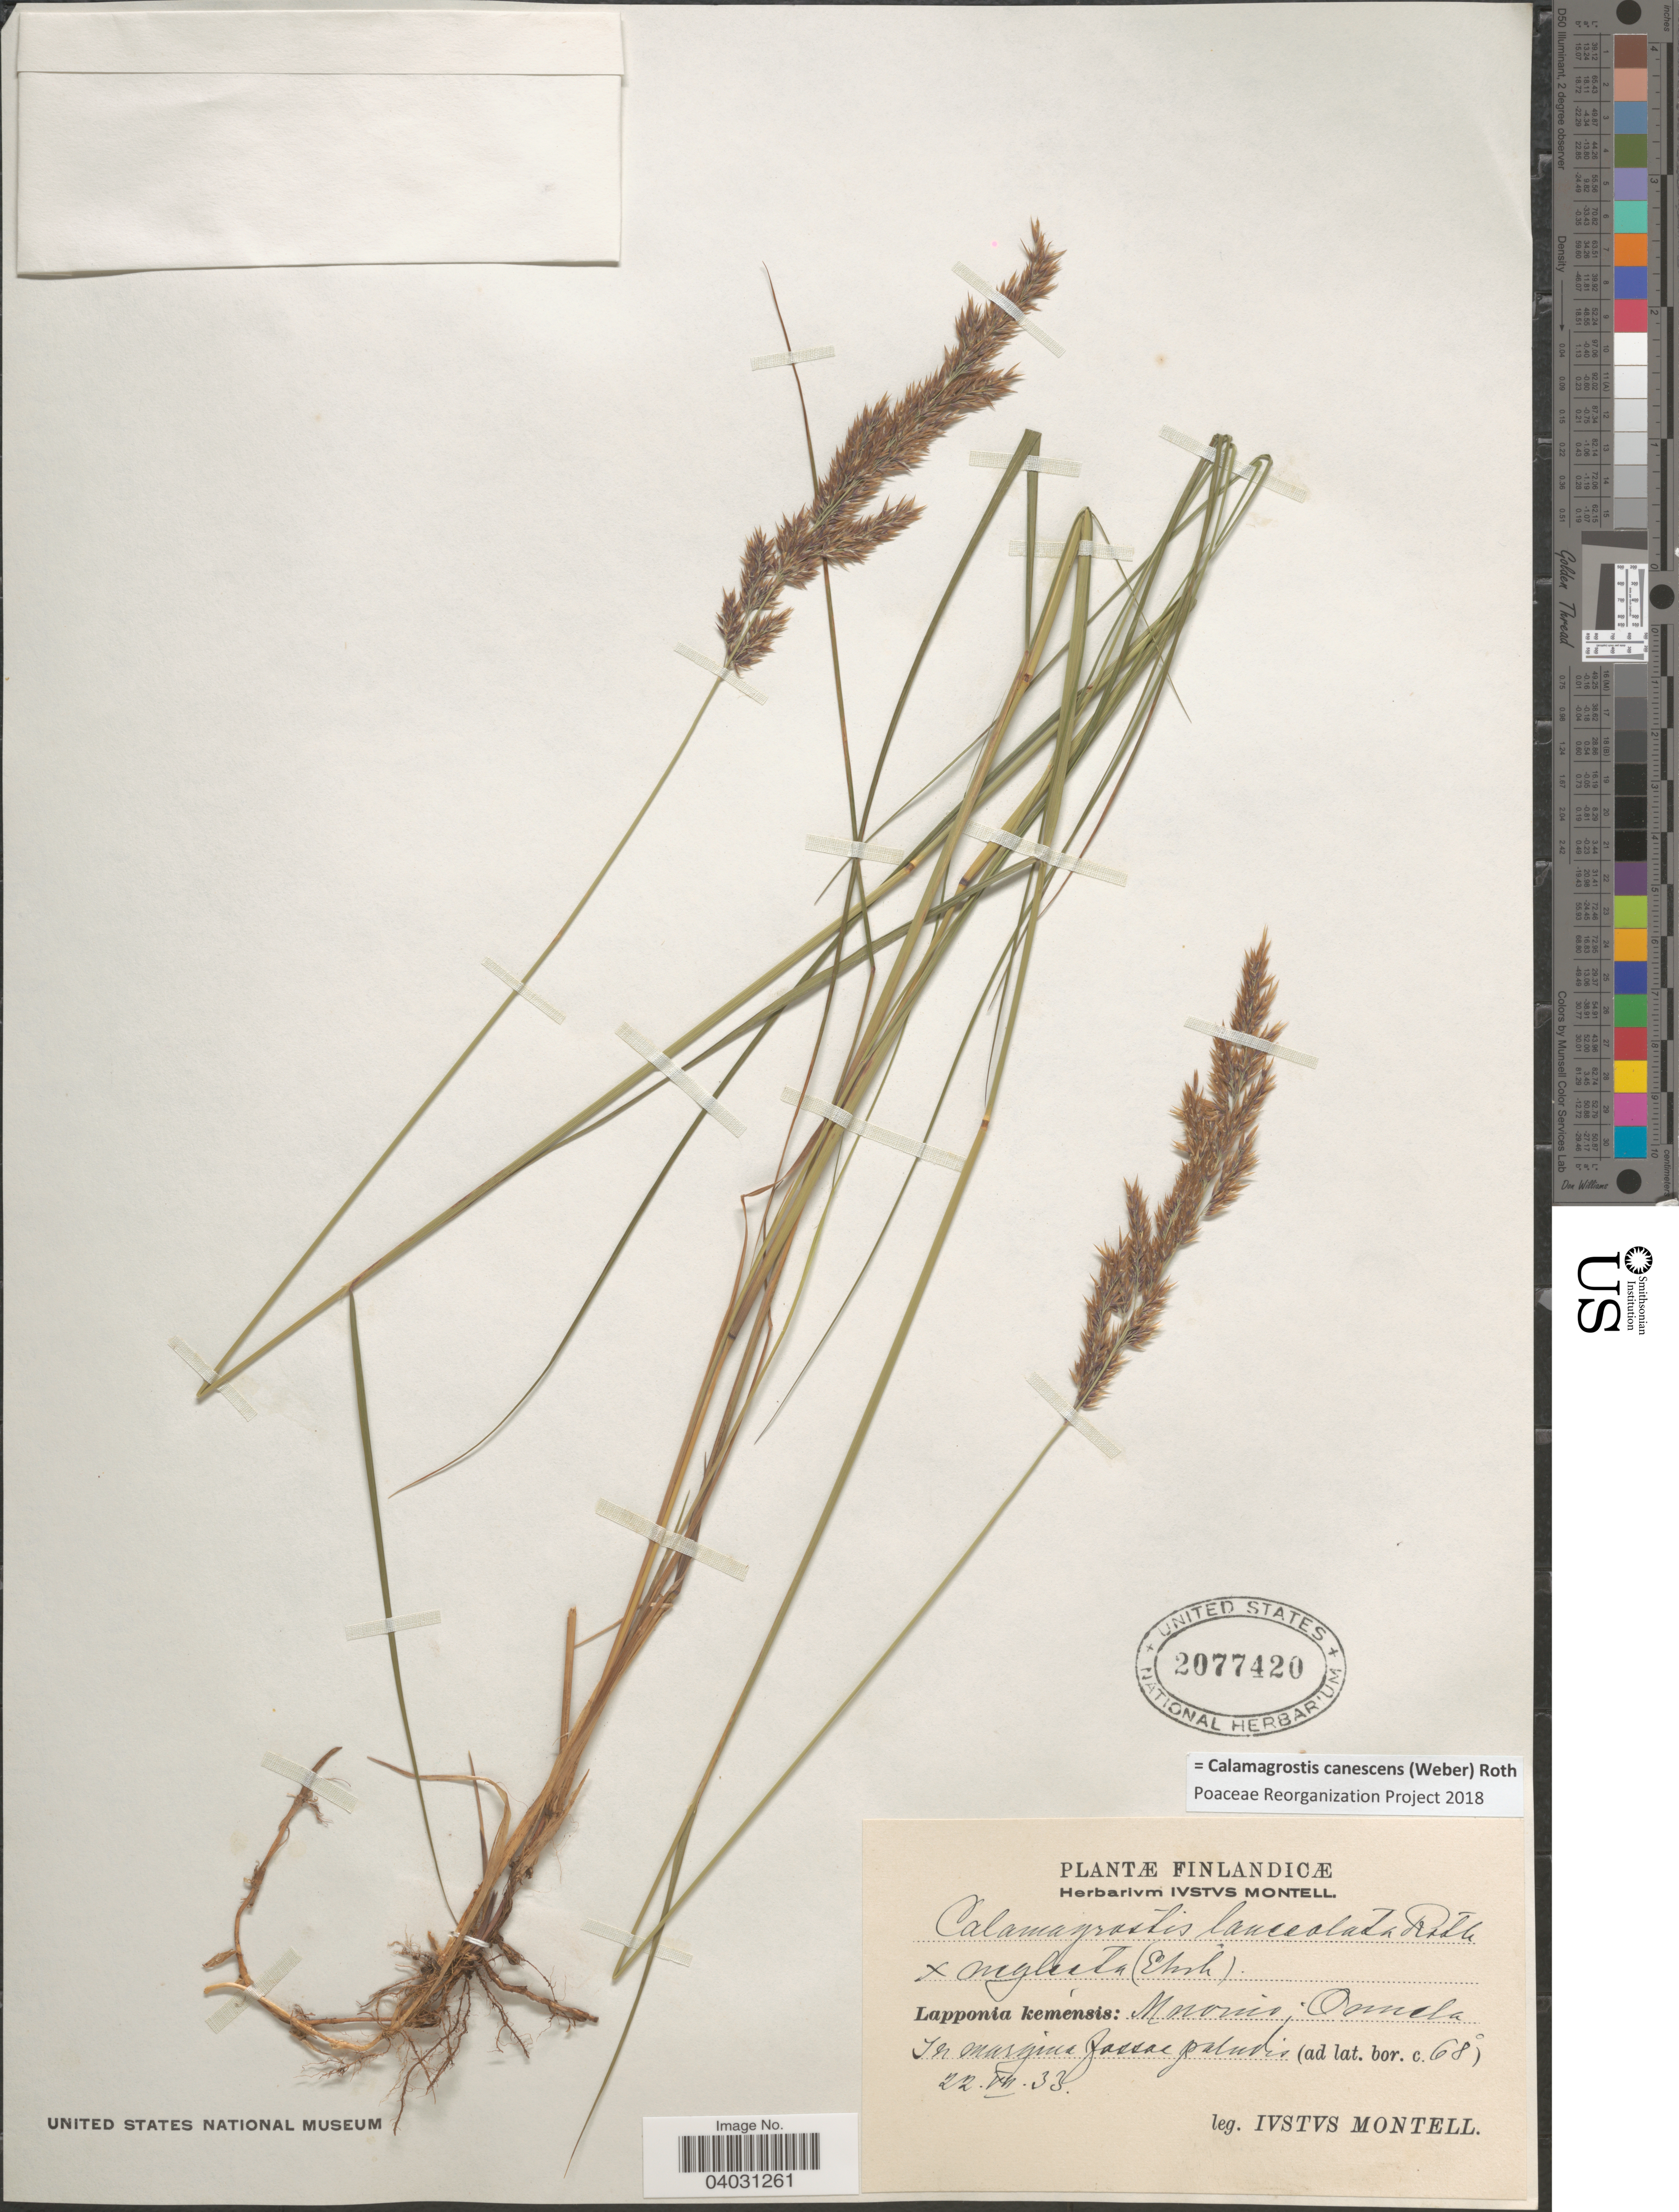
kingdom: Plantae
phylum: Tracheophyta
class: Liliopsida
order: Poales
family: Poaceae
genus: Calamagrostis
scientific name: Calamagrostis canescens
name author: (G.H. Weber) Roth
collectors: I. Montell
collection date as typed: Transcribed d/m/y: 22/7/33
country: Finland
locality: Finlandicæ. Lapponia kemensis: Morovio Onnela. In margine fassae paludis. [interpreted]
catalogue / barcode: US 2077420